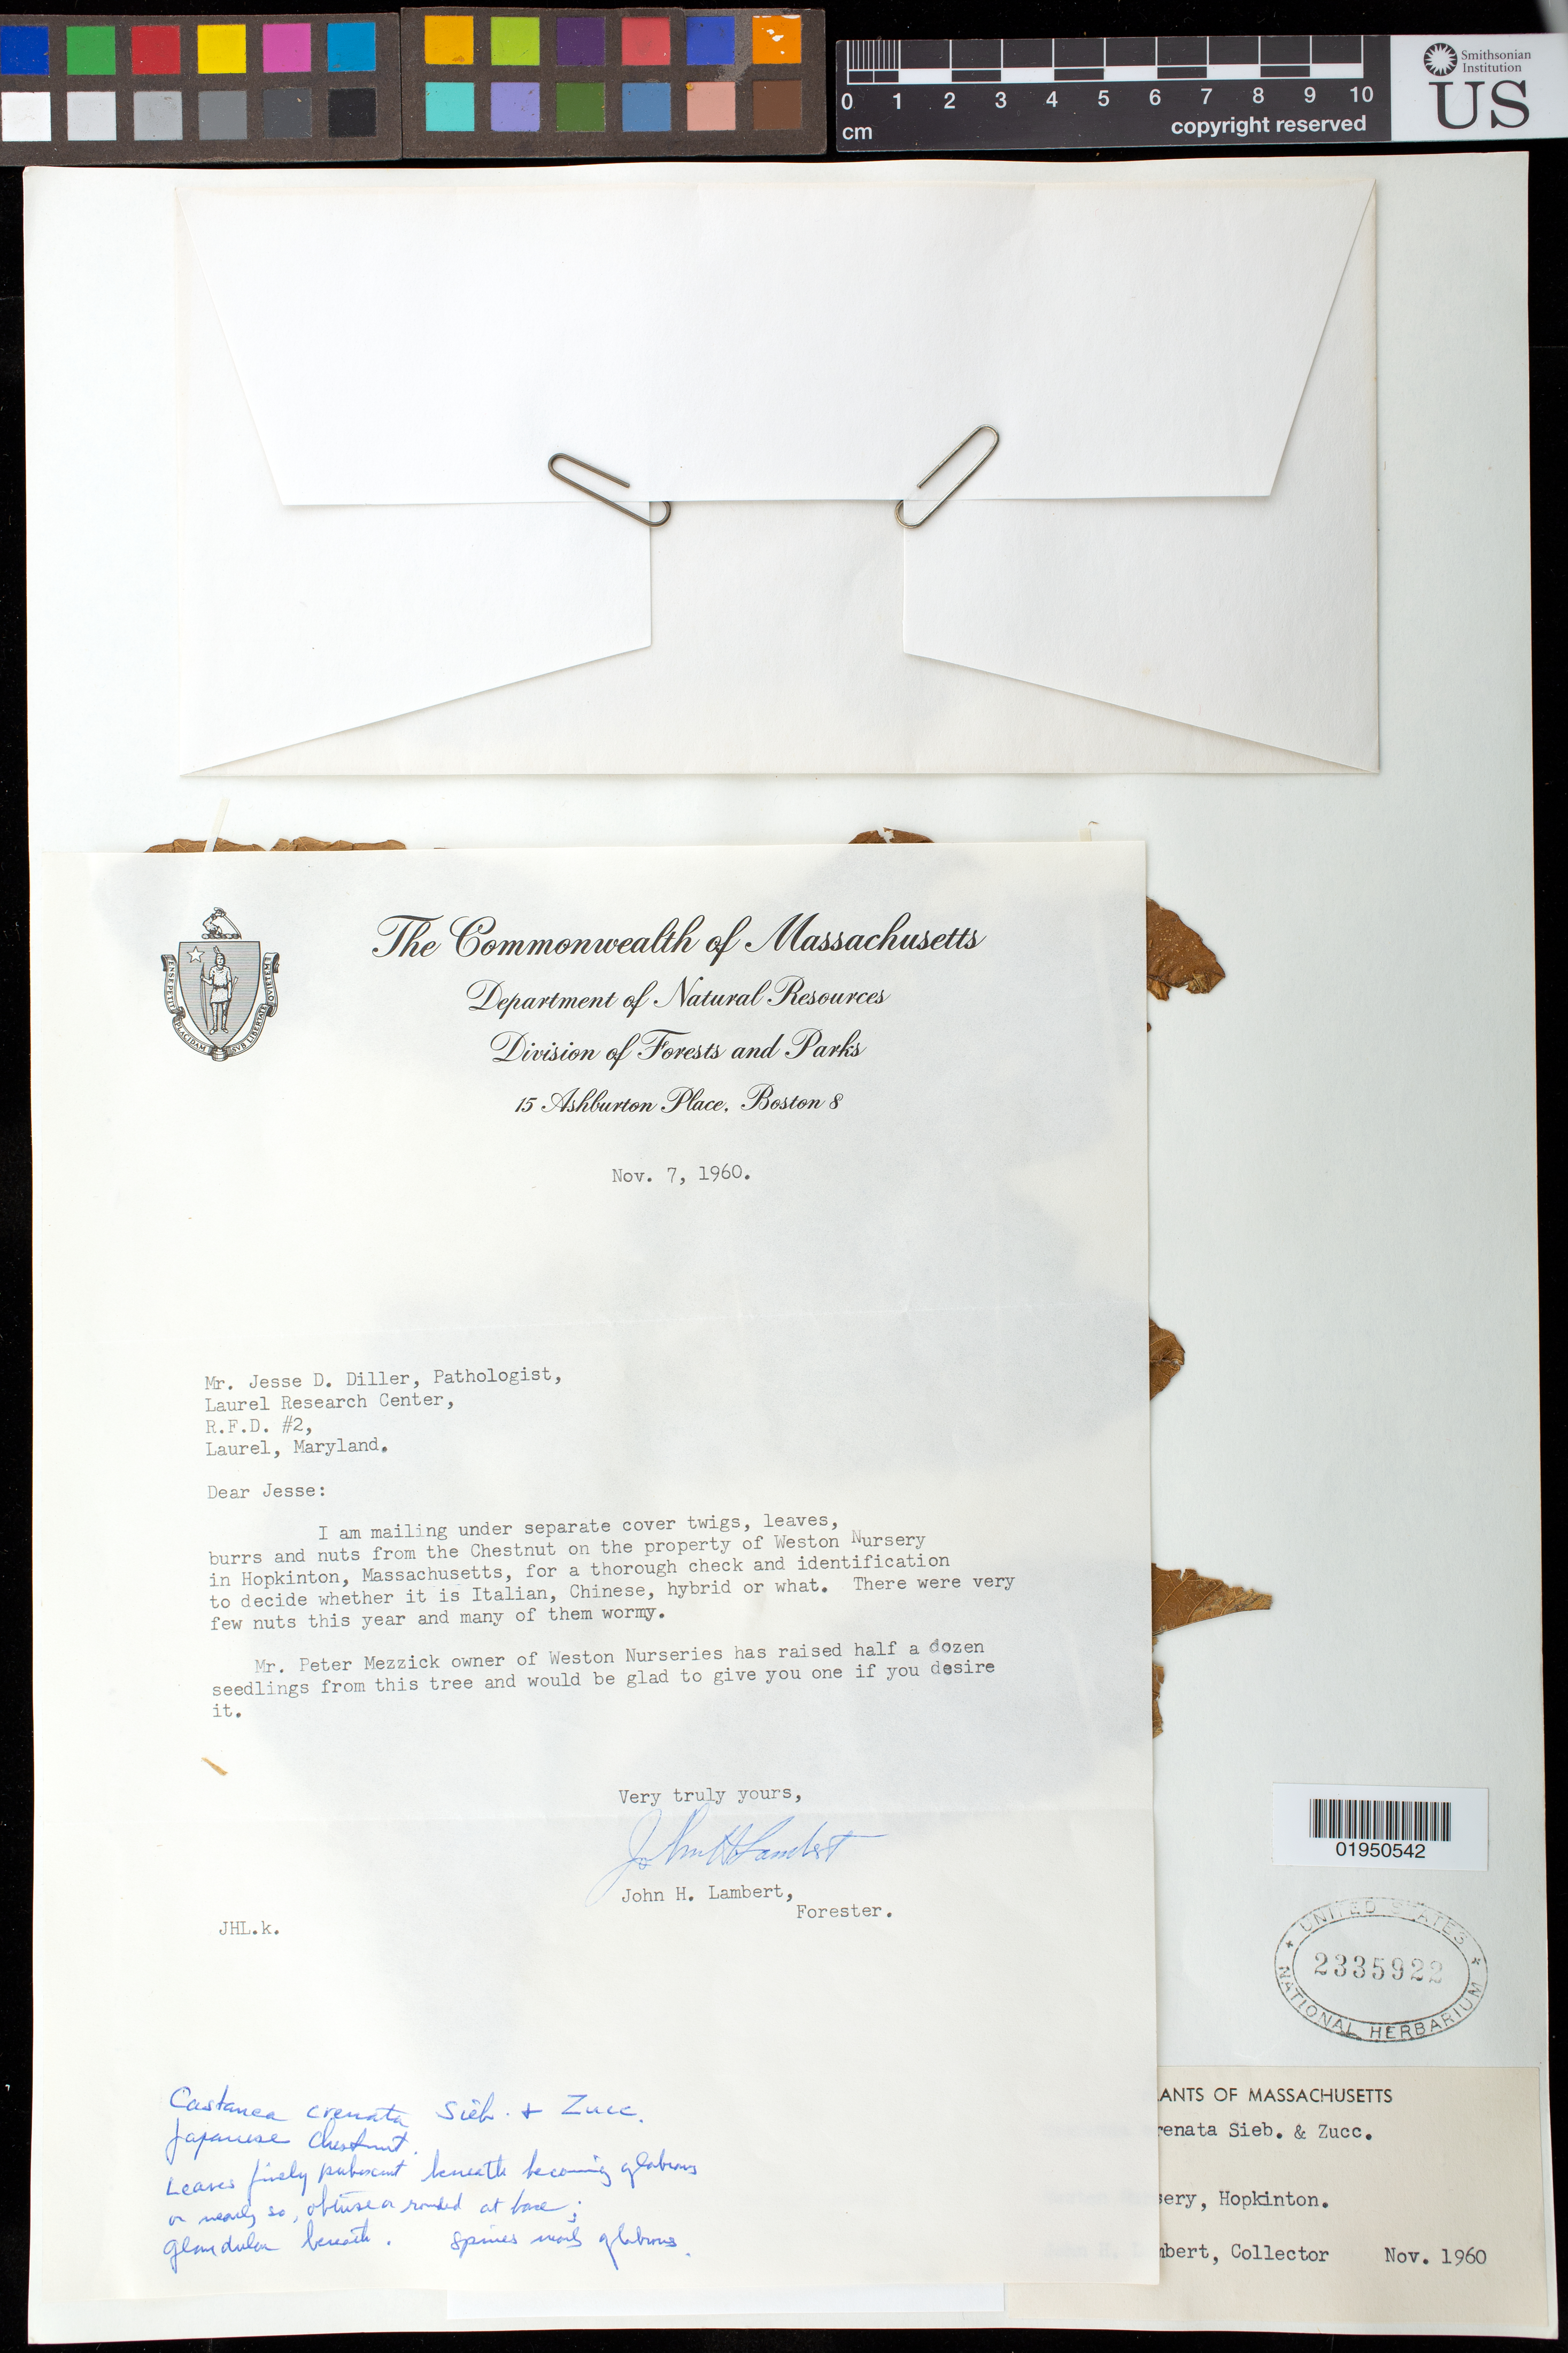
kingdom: Plantae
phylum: Tracheophyta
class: Magnoliopsida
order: Fagales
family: Fagaceae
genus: Castanea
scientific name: Castanea crenata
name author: Siebold & Zucc.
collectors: J. H. Lambert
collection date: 1960-11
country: United States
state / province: Massachusetts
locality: Weston Nursery in Hopkinton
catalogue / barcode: US 2335922